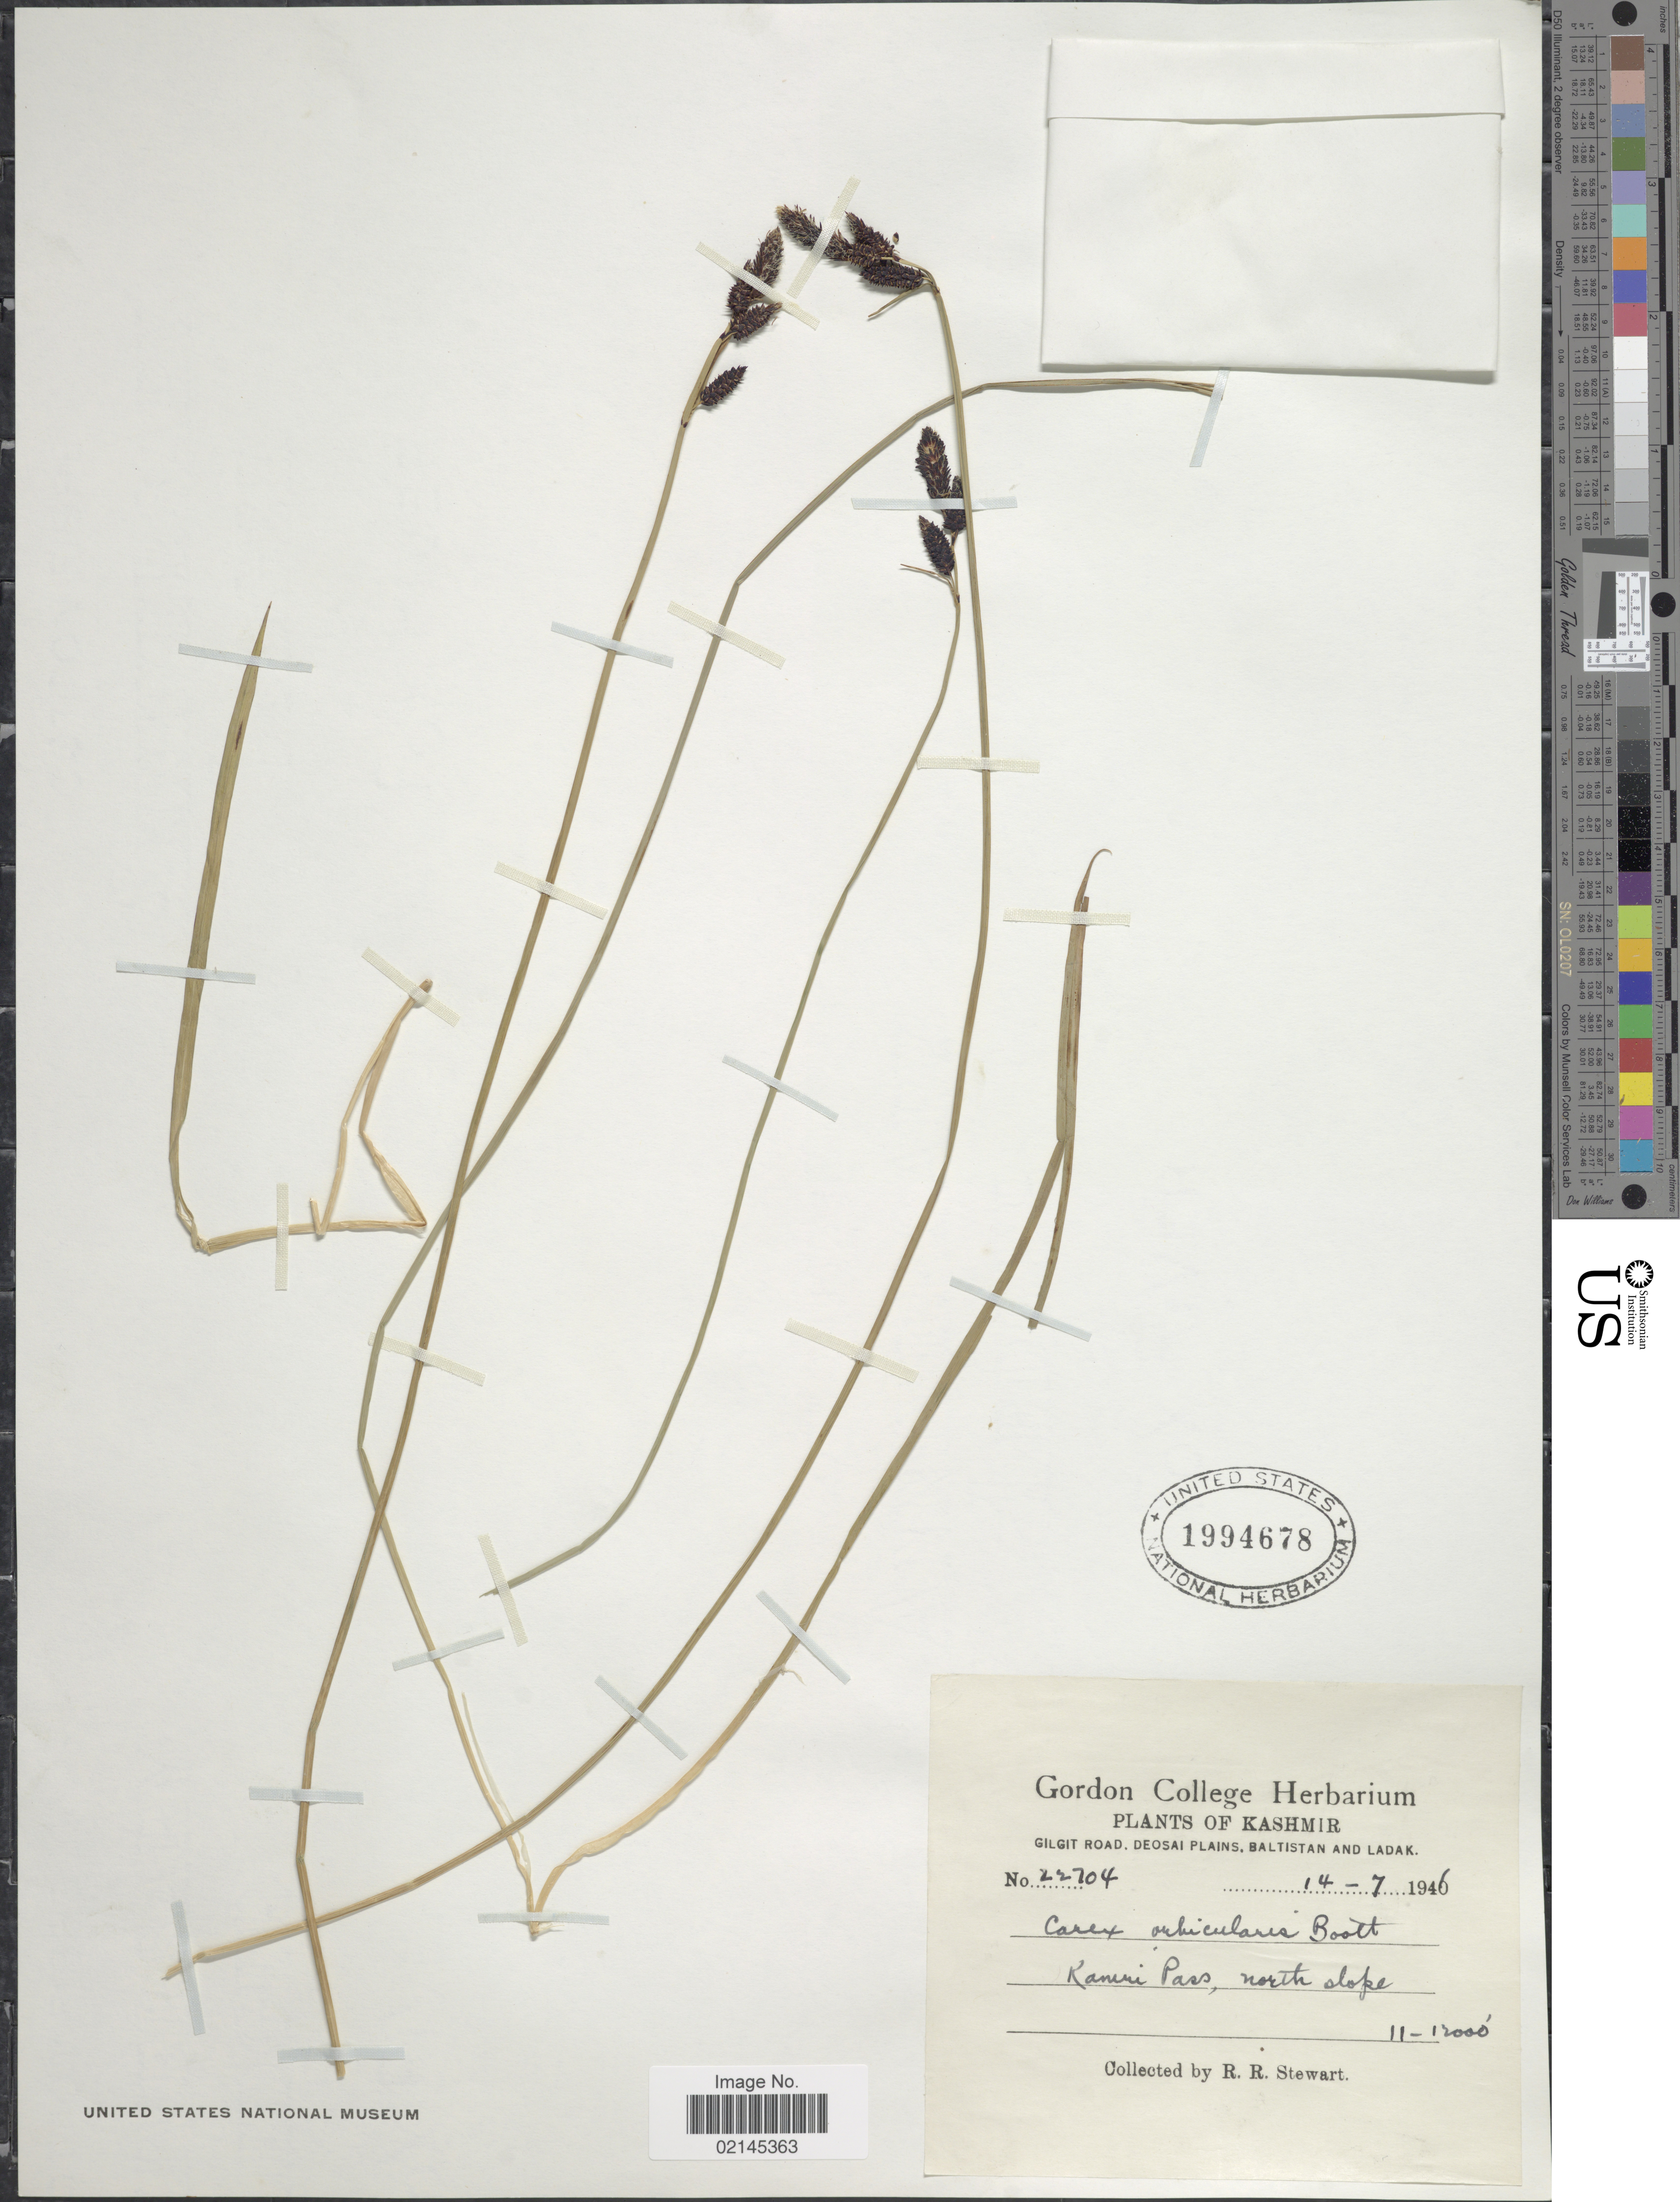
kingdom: Plantae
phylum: Tracheophyta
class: Liliopsida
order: Poales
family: Cyperaceae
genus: Carex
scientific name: Carex orbicularis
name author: Boott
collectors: R. R. Stewart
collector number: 22704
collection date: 1946-07-14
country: Pakistan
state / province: Gilgit-Baltistan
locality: Kashmir, Gilgit Road, Deosai Plains, Baltistan and Ladak, Kamri Pass, north slope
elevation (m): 3353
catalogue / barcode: US 1994678